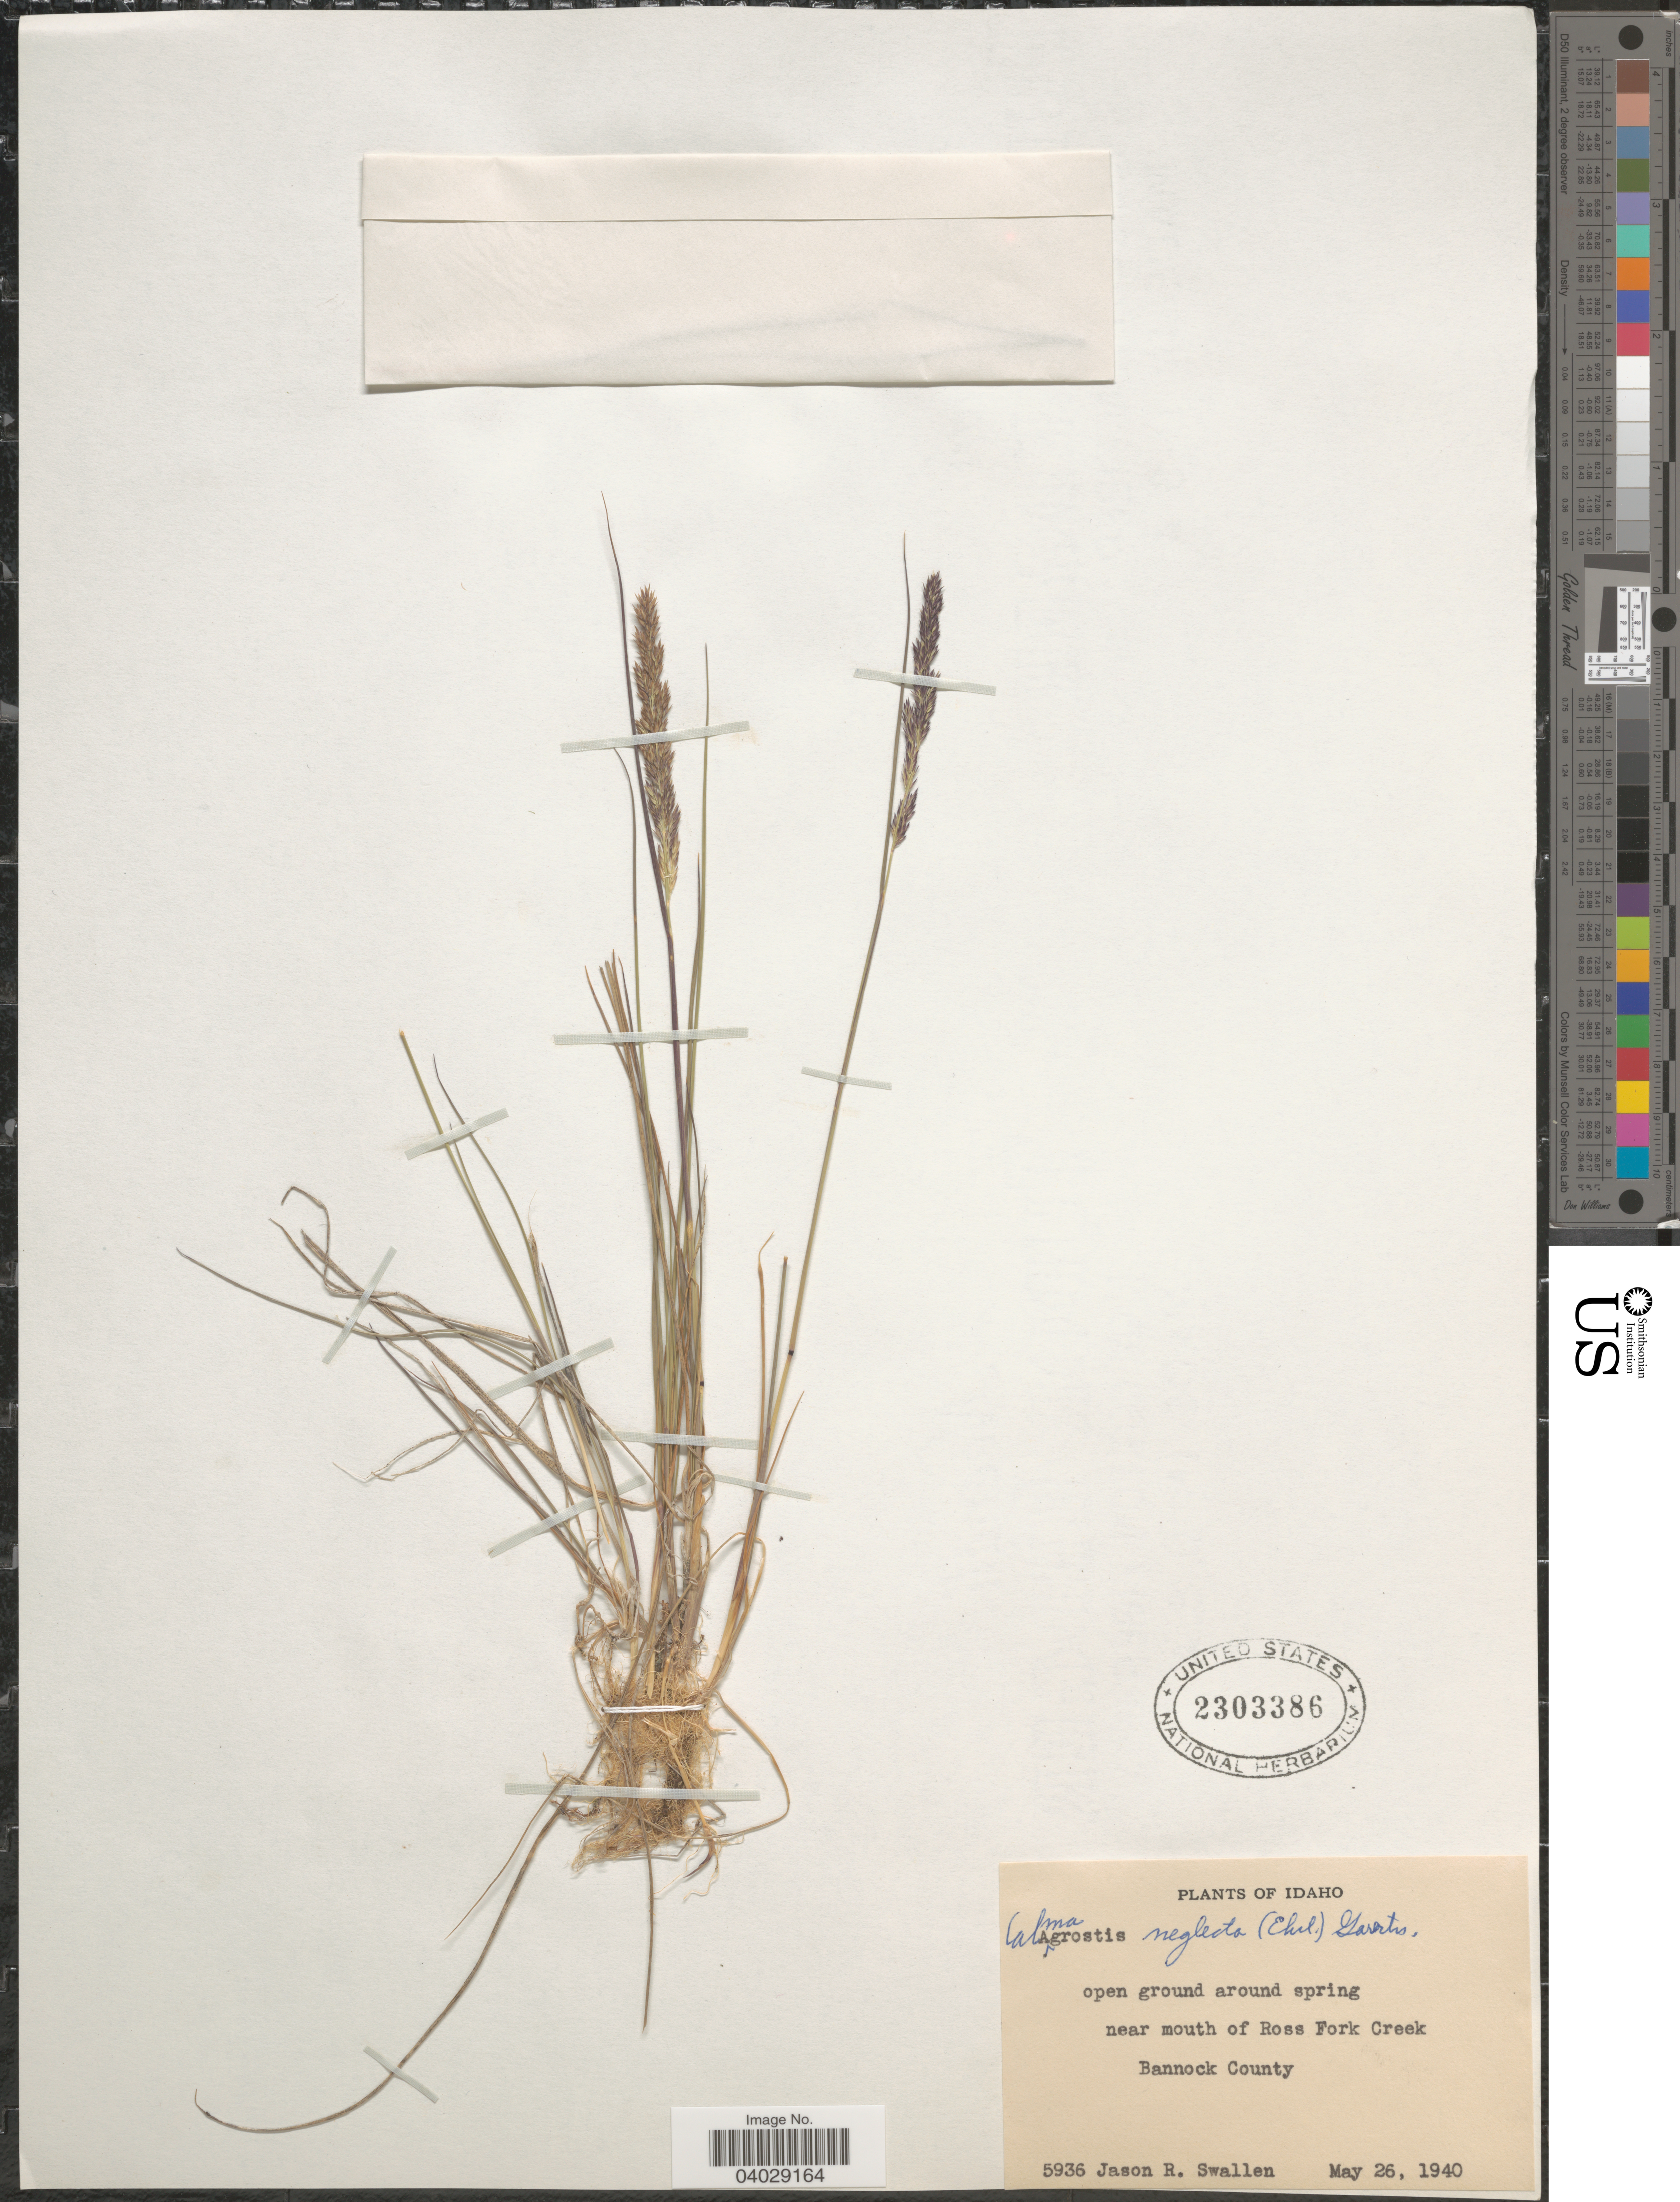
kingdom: Plantae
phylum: Tracheophyta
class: Liliopsida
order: Poales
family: Poaceae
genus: Calamagrostis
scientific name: Calamagrostis neglecta (Ehrh.) Gaertner et al.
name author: (Ehrhart) G. Gaertn. et al.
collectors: J. R. Swallen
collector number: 5936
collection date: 1940-05-26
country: United States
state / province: Idaho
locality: Near mouth of Ross Fork Creek. Bannock County.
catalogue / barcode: US 2303386